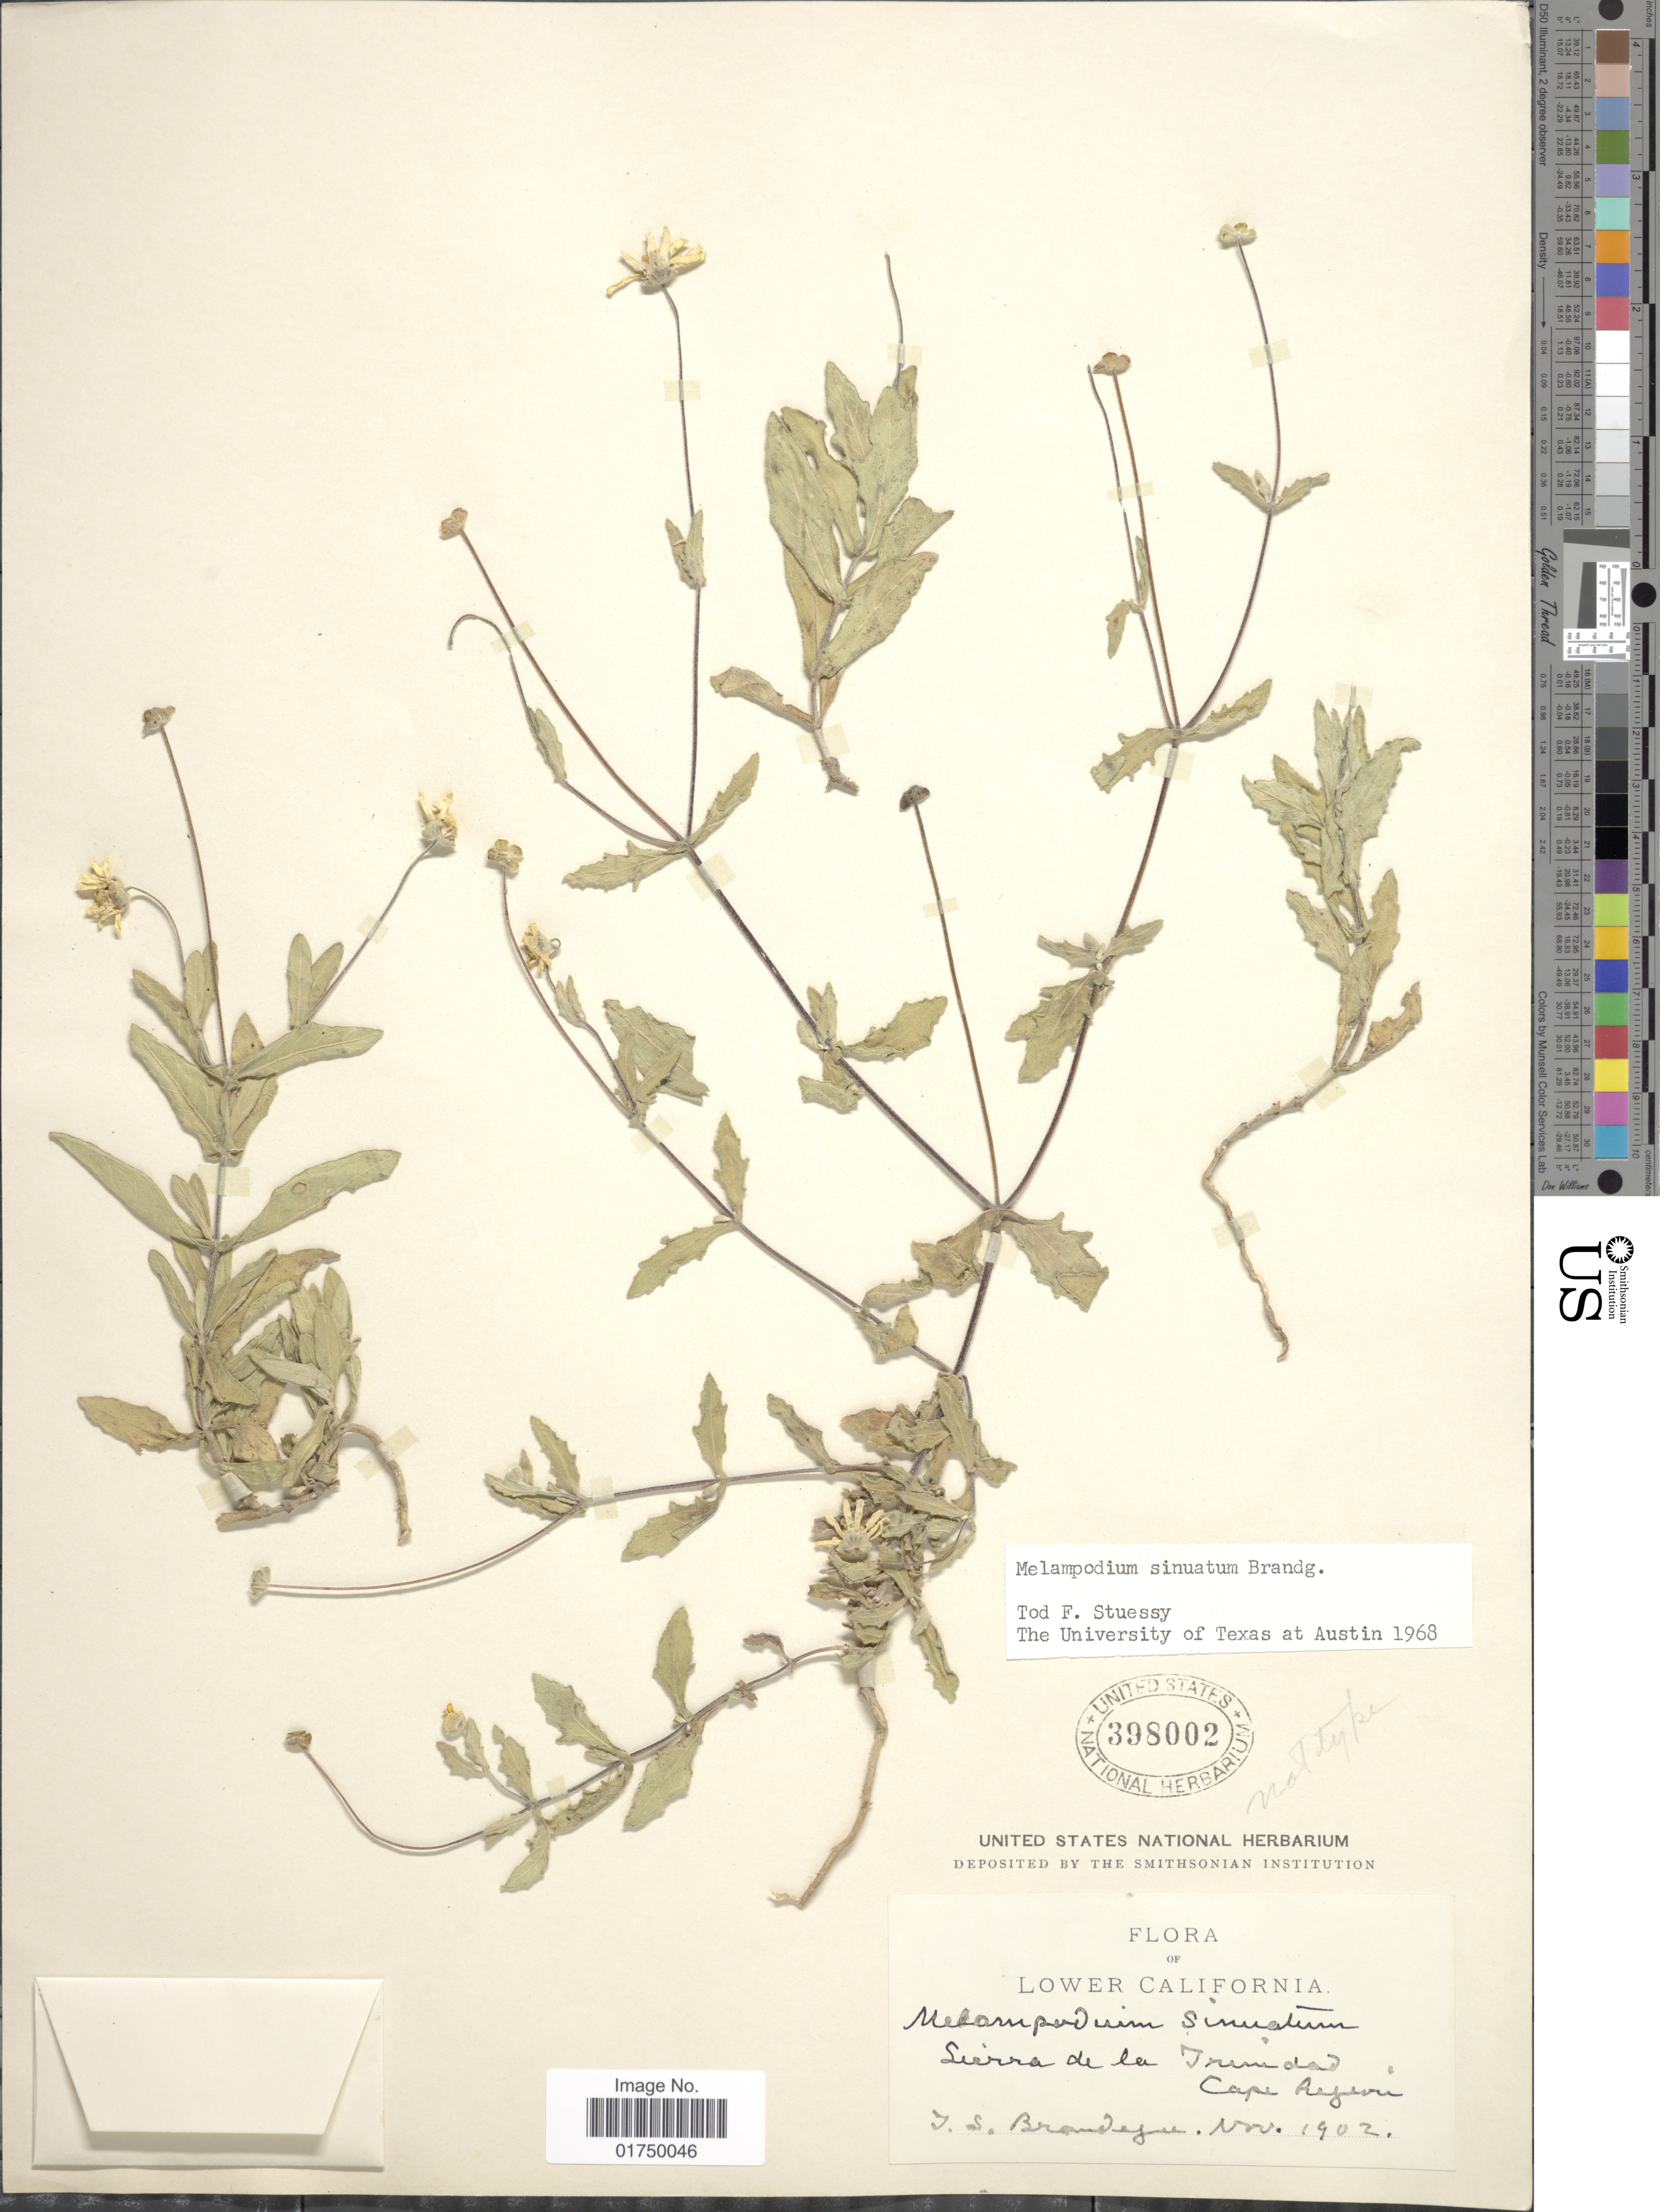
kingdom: Plantae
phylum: Tracheophyta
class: Magnoliopsida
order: Asterales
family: Asteraceae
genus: Melampodium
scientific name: Melampodium sinuatum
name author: Brandg.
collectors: J. S. Brandegee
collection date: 1902-11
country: Mexico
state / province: Baja California Sur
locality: Lower California. Sierra de la Trimdad, Cape Region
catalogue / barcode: US 398002